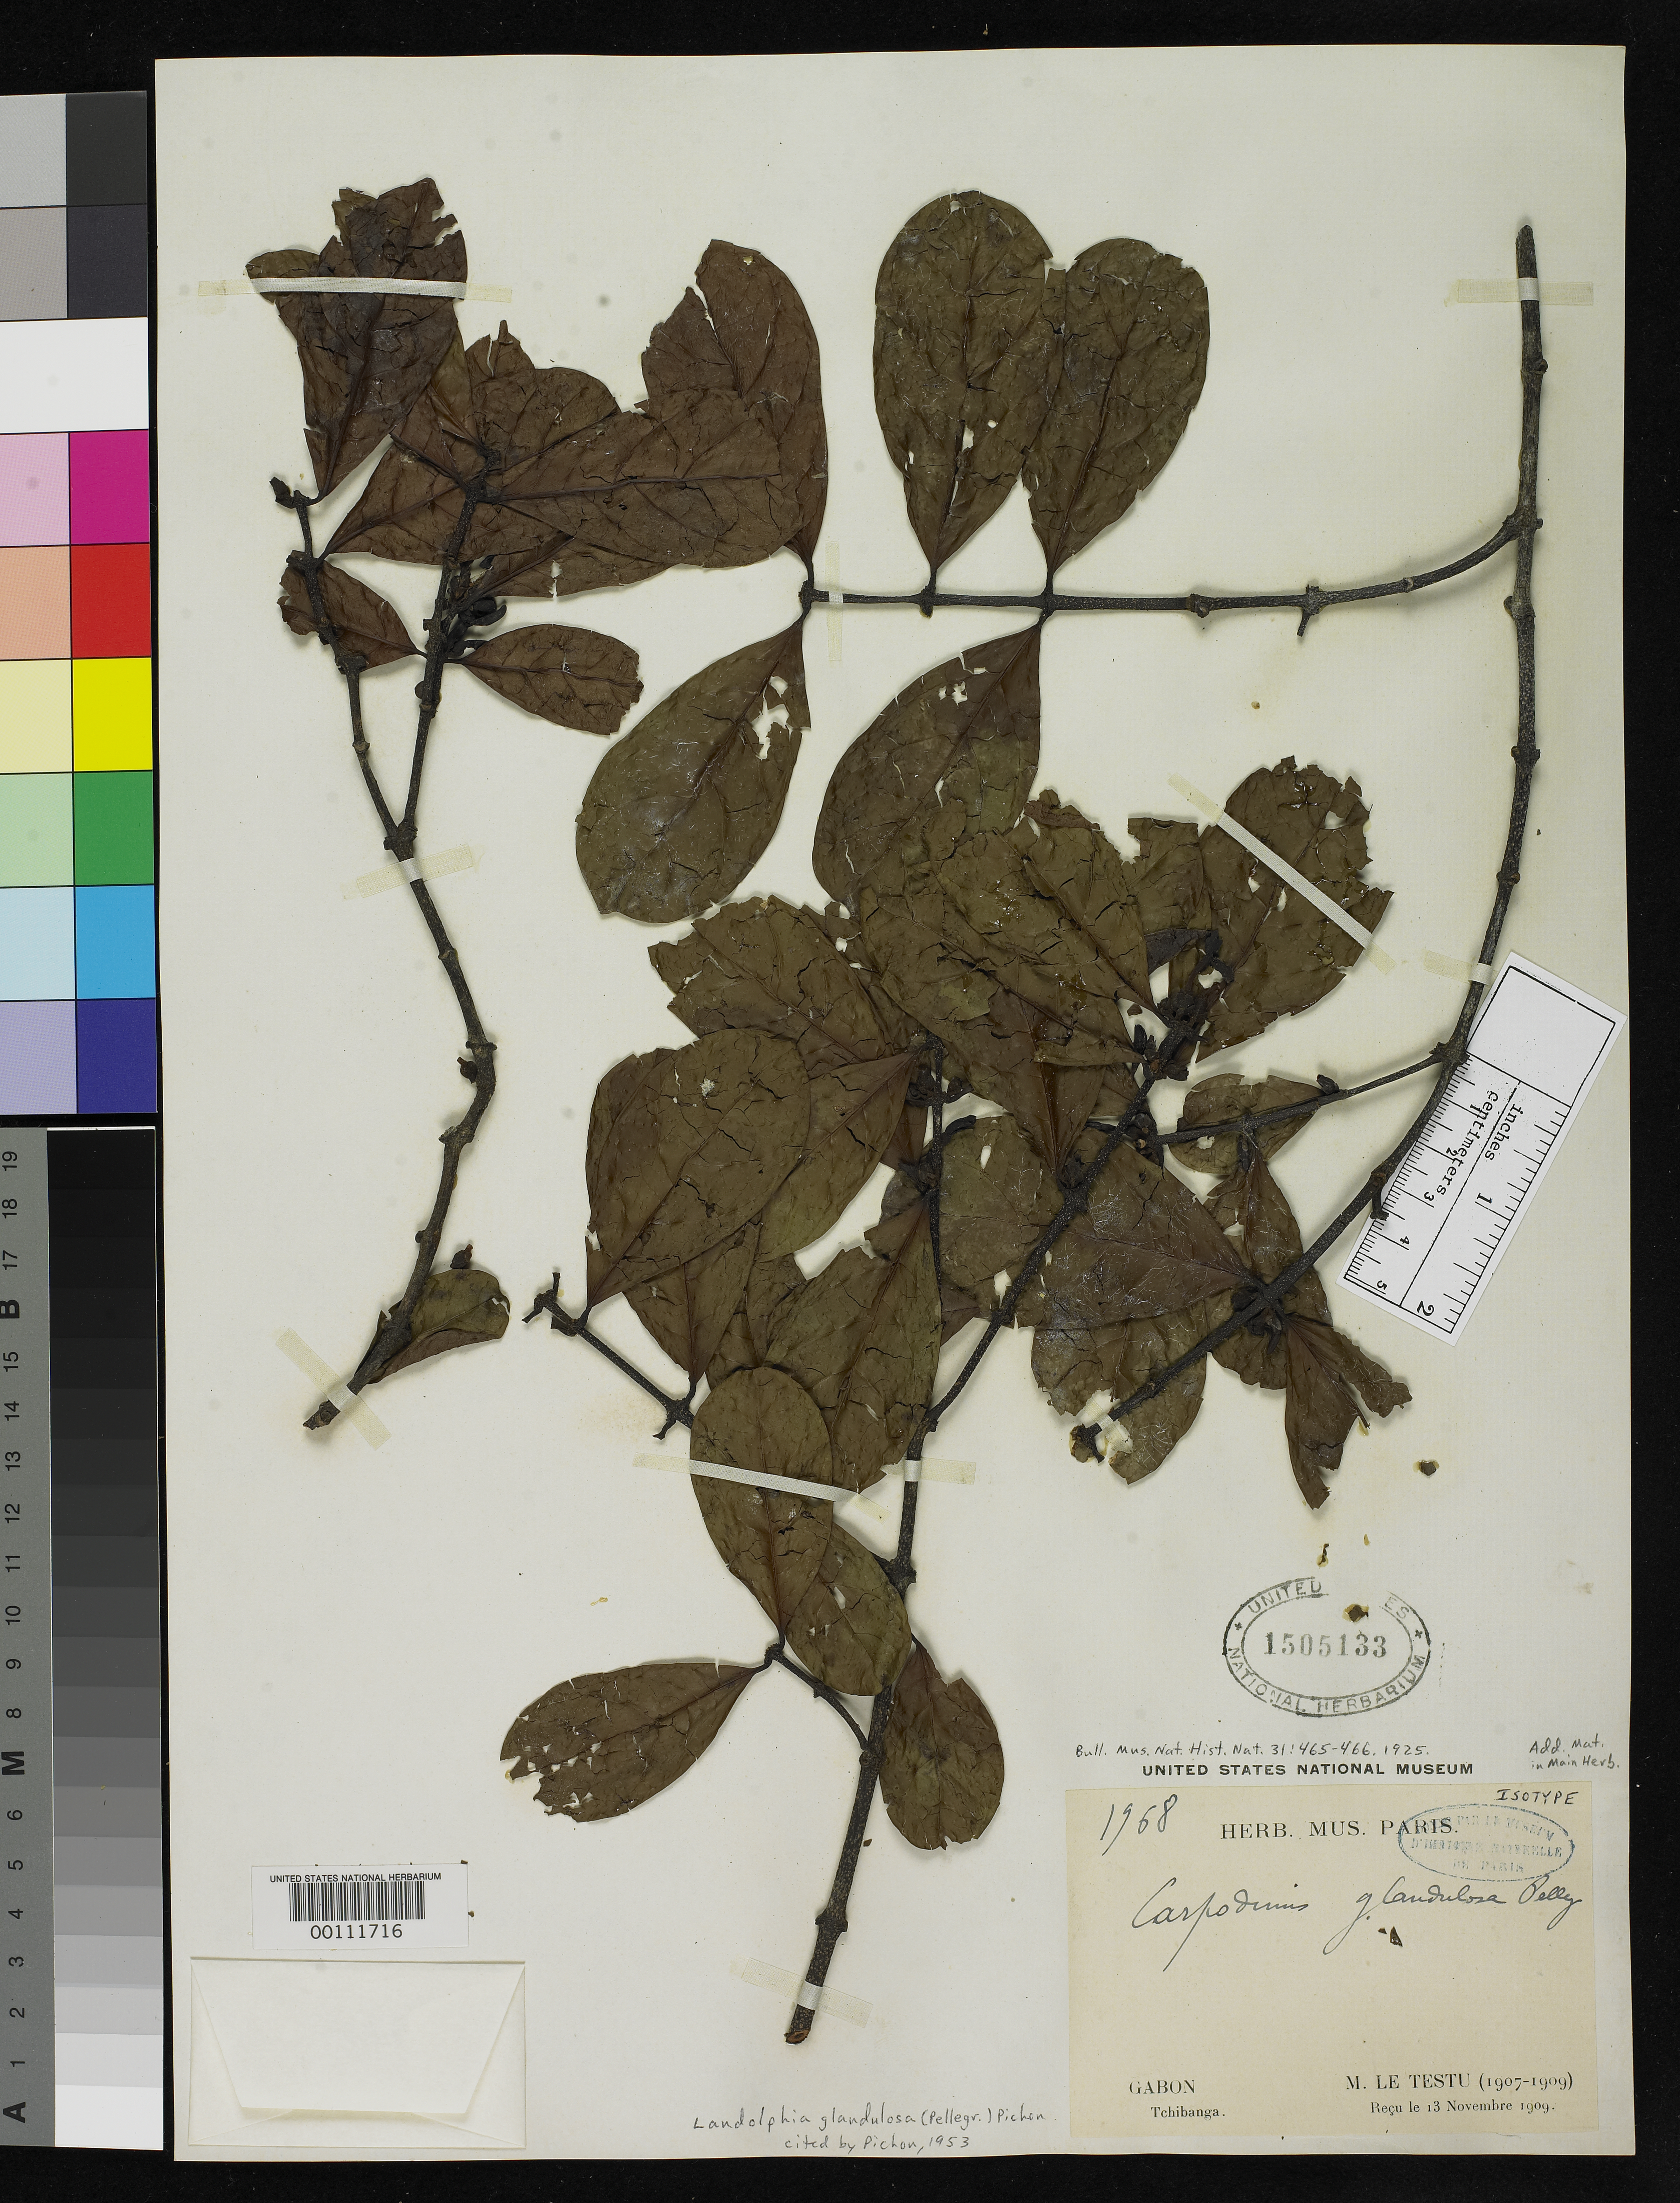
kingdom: Plantae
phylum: Tracheophyta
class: Magnoliopsida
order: Gentianales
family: Apocynaceae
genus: Carpodinus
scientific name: Carpodinus glandulosa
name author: Pellegr.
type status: Isotype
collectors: G. Le Testu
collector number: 1968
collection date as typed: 13 Nov 1909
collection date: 1909-11-13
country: Gabon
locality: Tchibanga.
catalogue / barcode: US 1505133